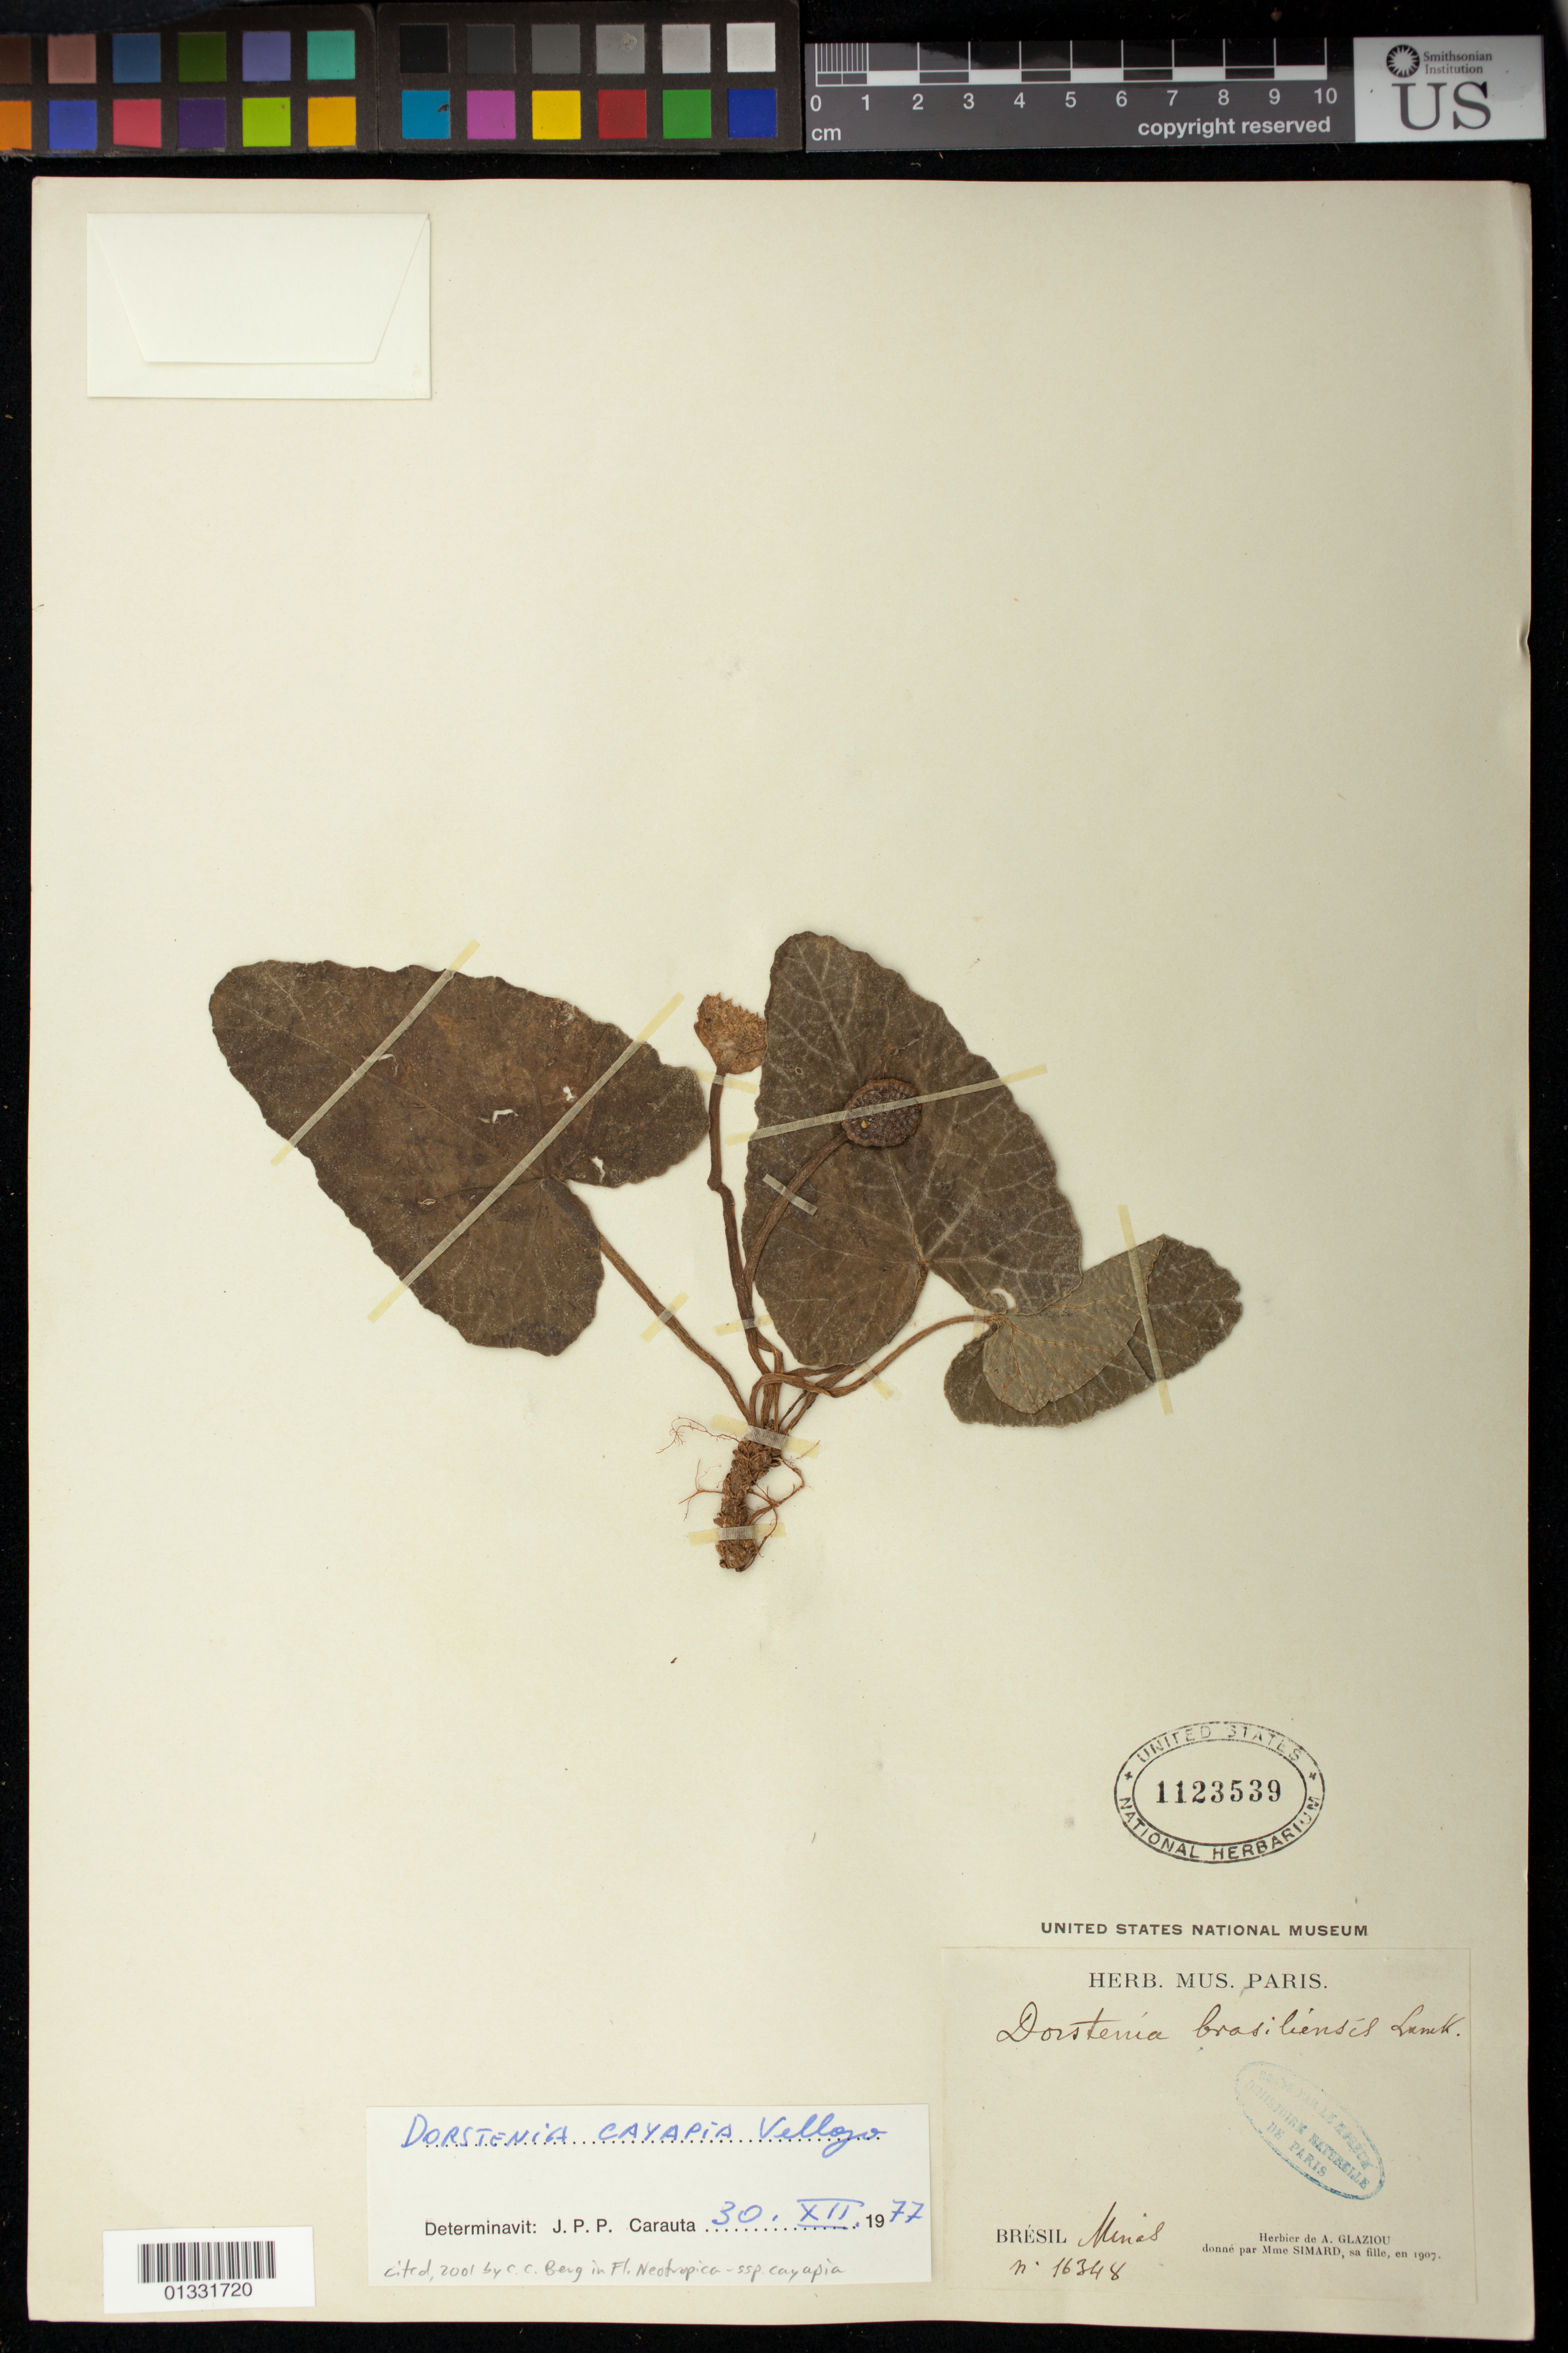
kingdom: Plantae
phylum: Tracheophyta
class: Magnoliopsida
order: Rosales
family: Moraceae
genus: Dorstenia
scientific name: Dorstenia cayapia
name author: Vell.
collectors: A. F. M. Glaziou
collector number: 16348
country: Brazil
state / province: Minas Gerais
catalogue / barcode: US 1123539